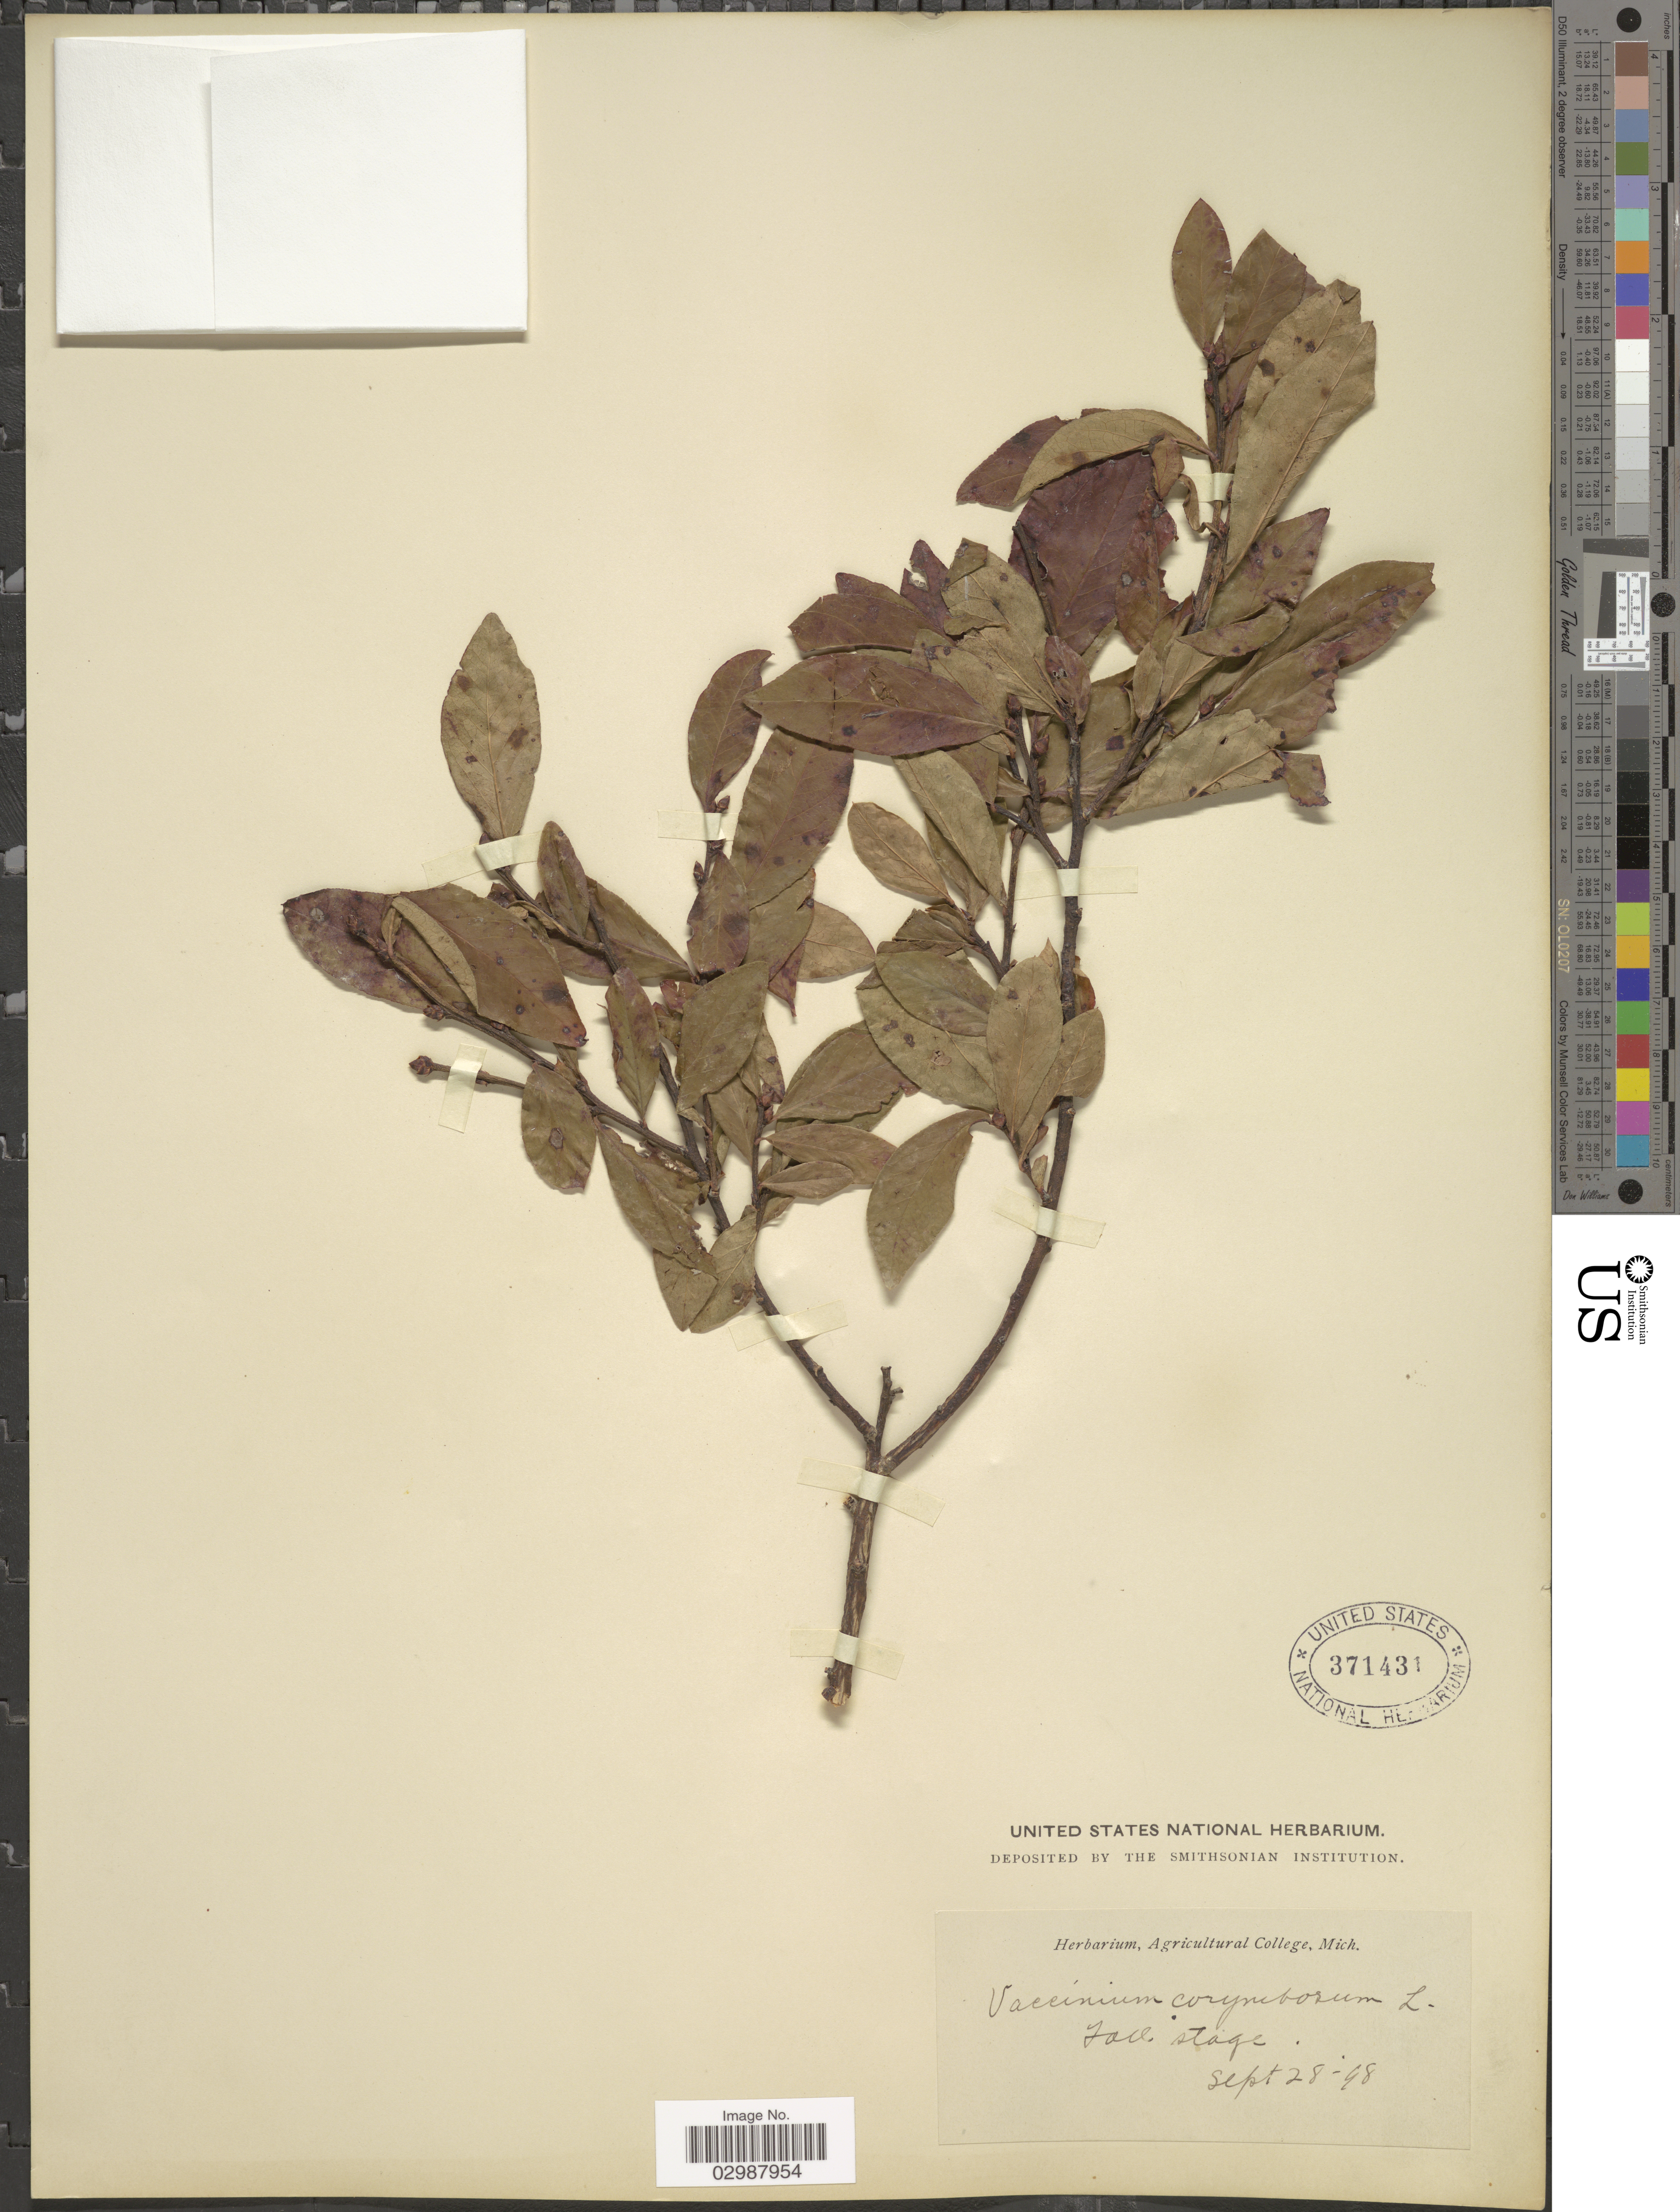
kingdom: Plantae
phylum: Tracheophyta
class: Magnoliopsida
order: Ericales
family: Ericaceae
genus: Vaccinium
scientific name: Vaccinium corymbosum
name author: L.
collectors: Ex herb. Agricultural College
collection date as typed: Transcribed d/m/y: 28/9/98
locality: Fall stage.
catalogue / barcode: US 371431